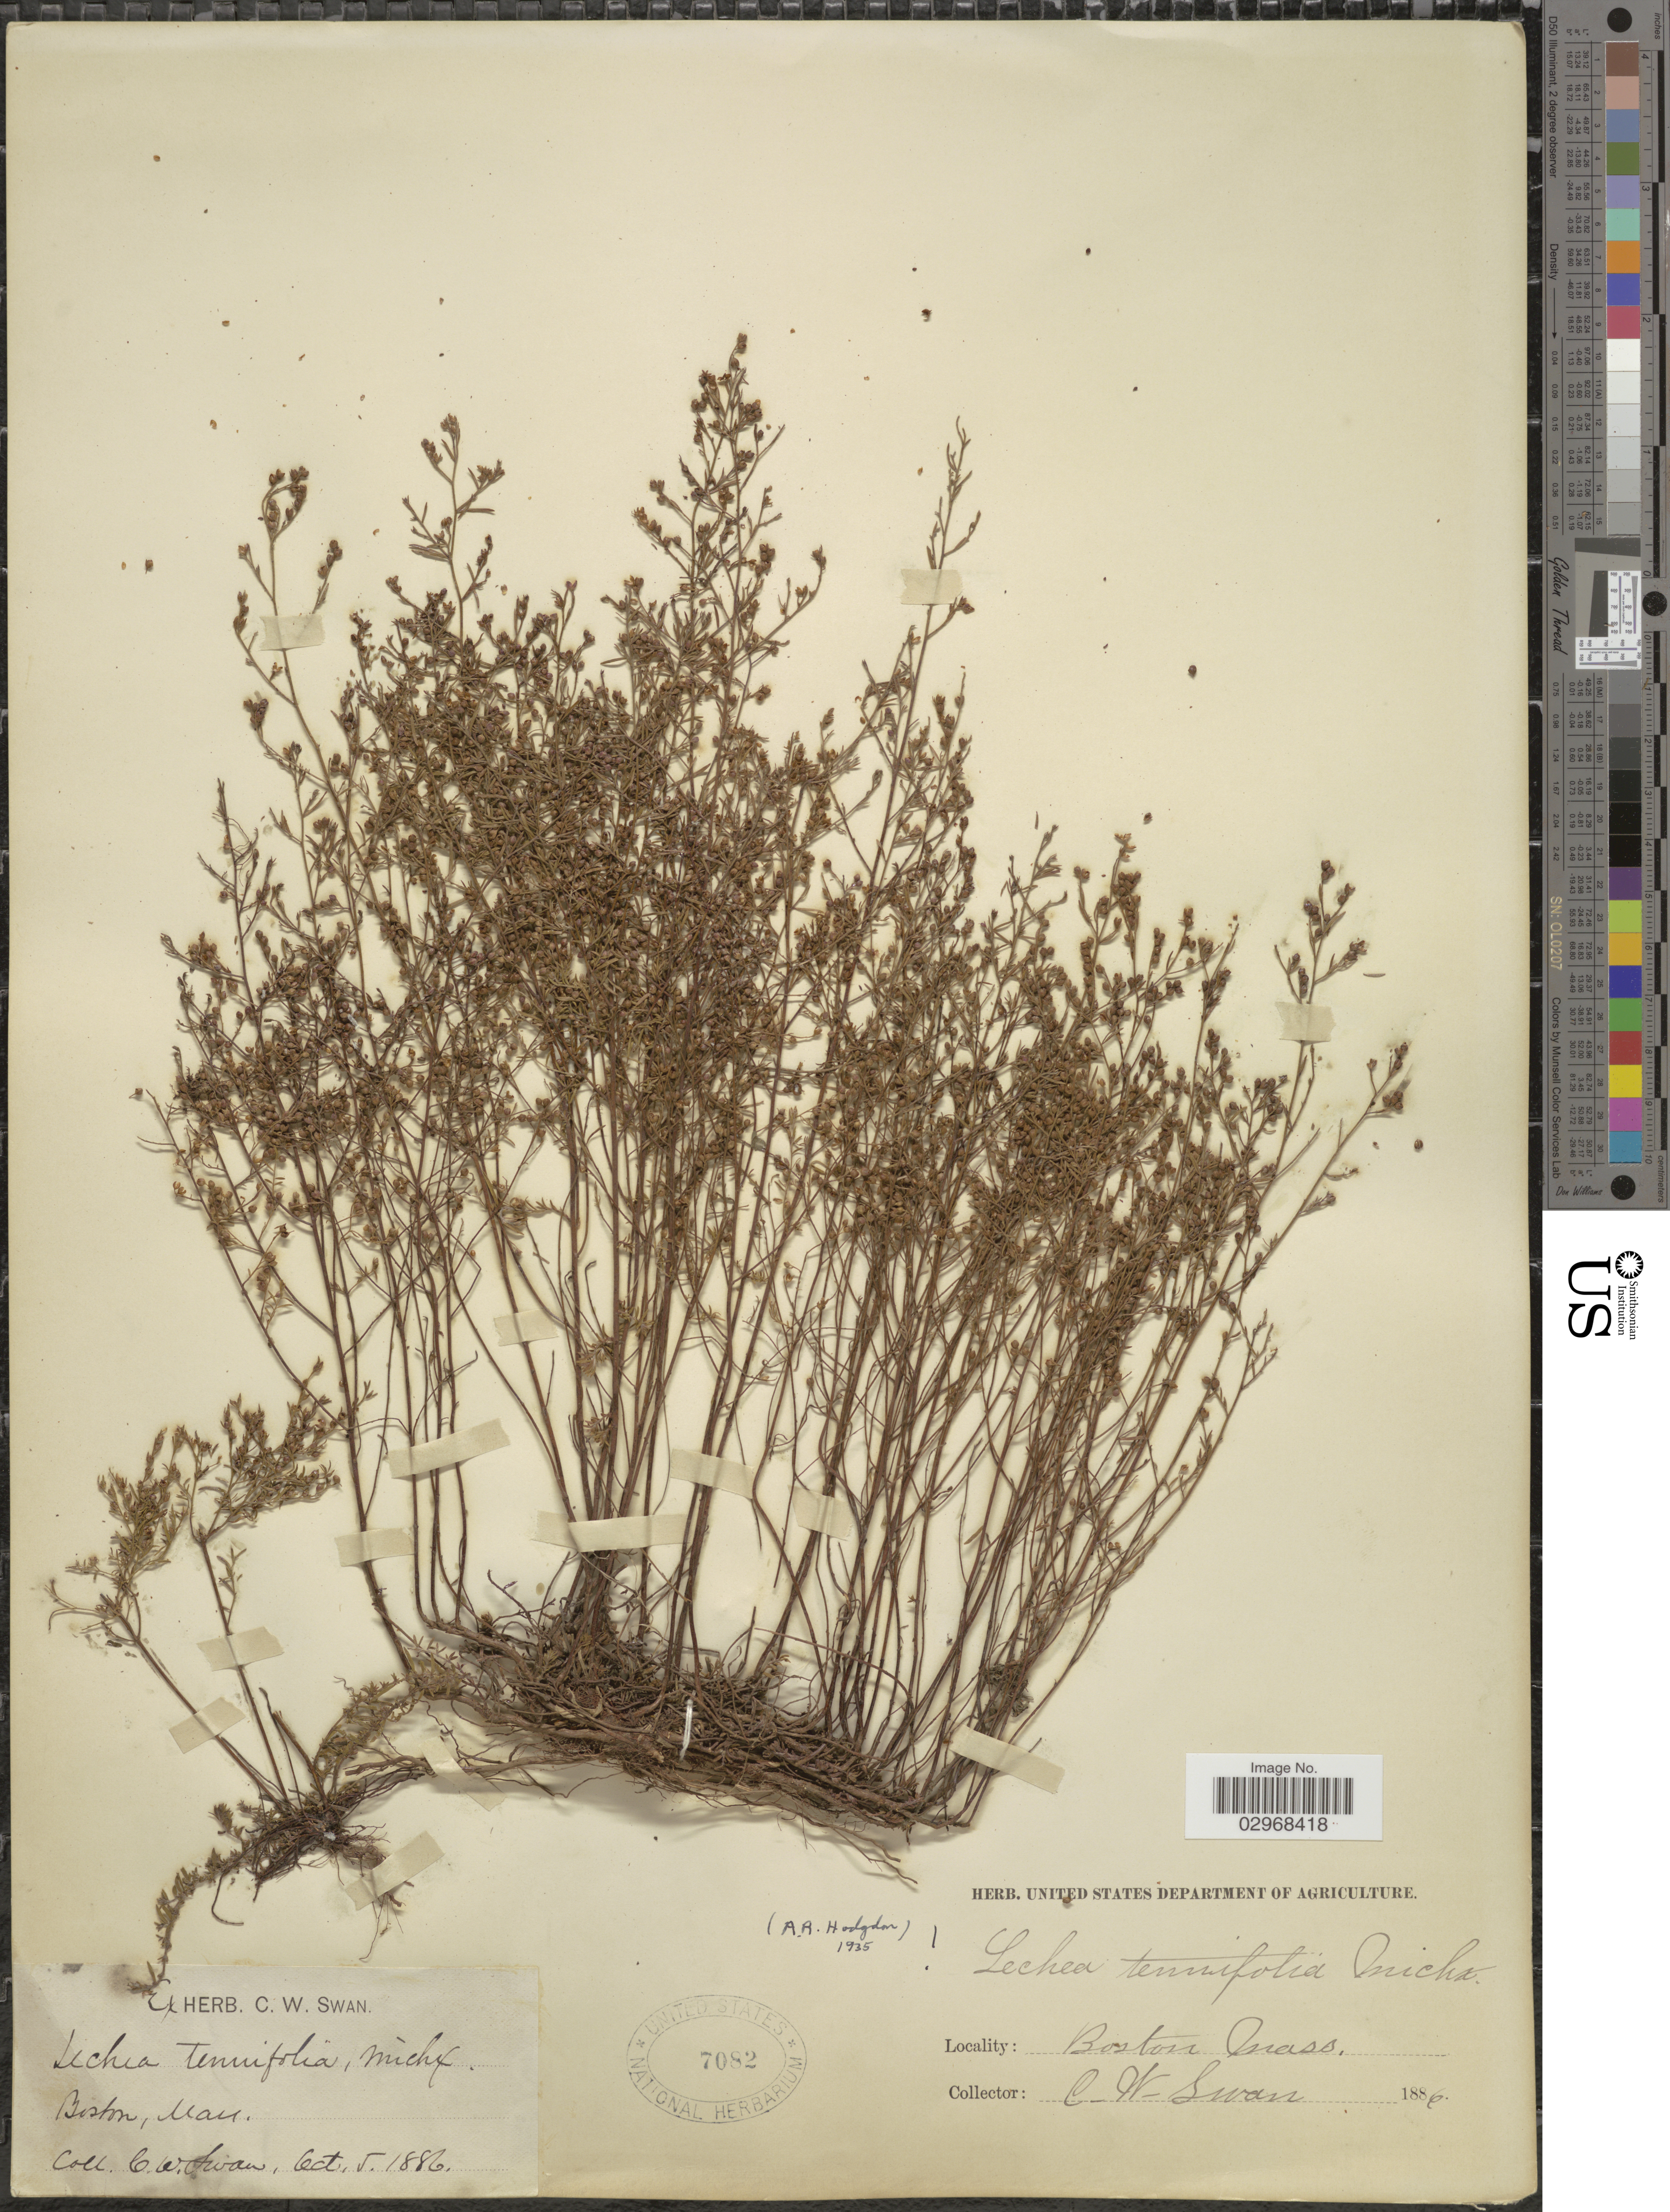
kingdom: Plantae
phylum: Tracheophyta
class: Magnoliopsida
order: Malvales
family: Cistaceae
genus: Lechea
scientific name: Lechea tenuifolia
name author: Michx.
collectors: C. Swan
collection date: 1886-10-05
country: United States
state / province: Massachusetts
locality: Boston.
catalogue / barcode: US 7082